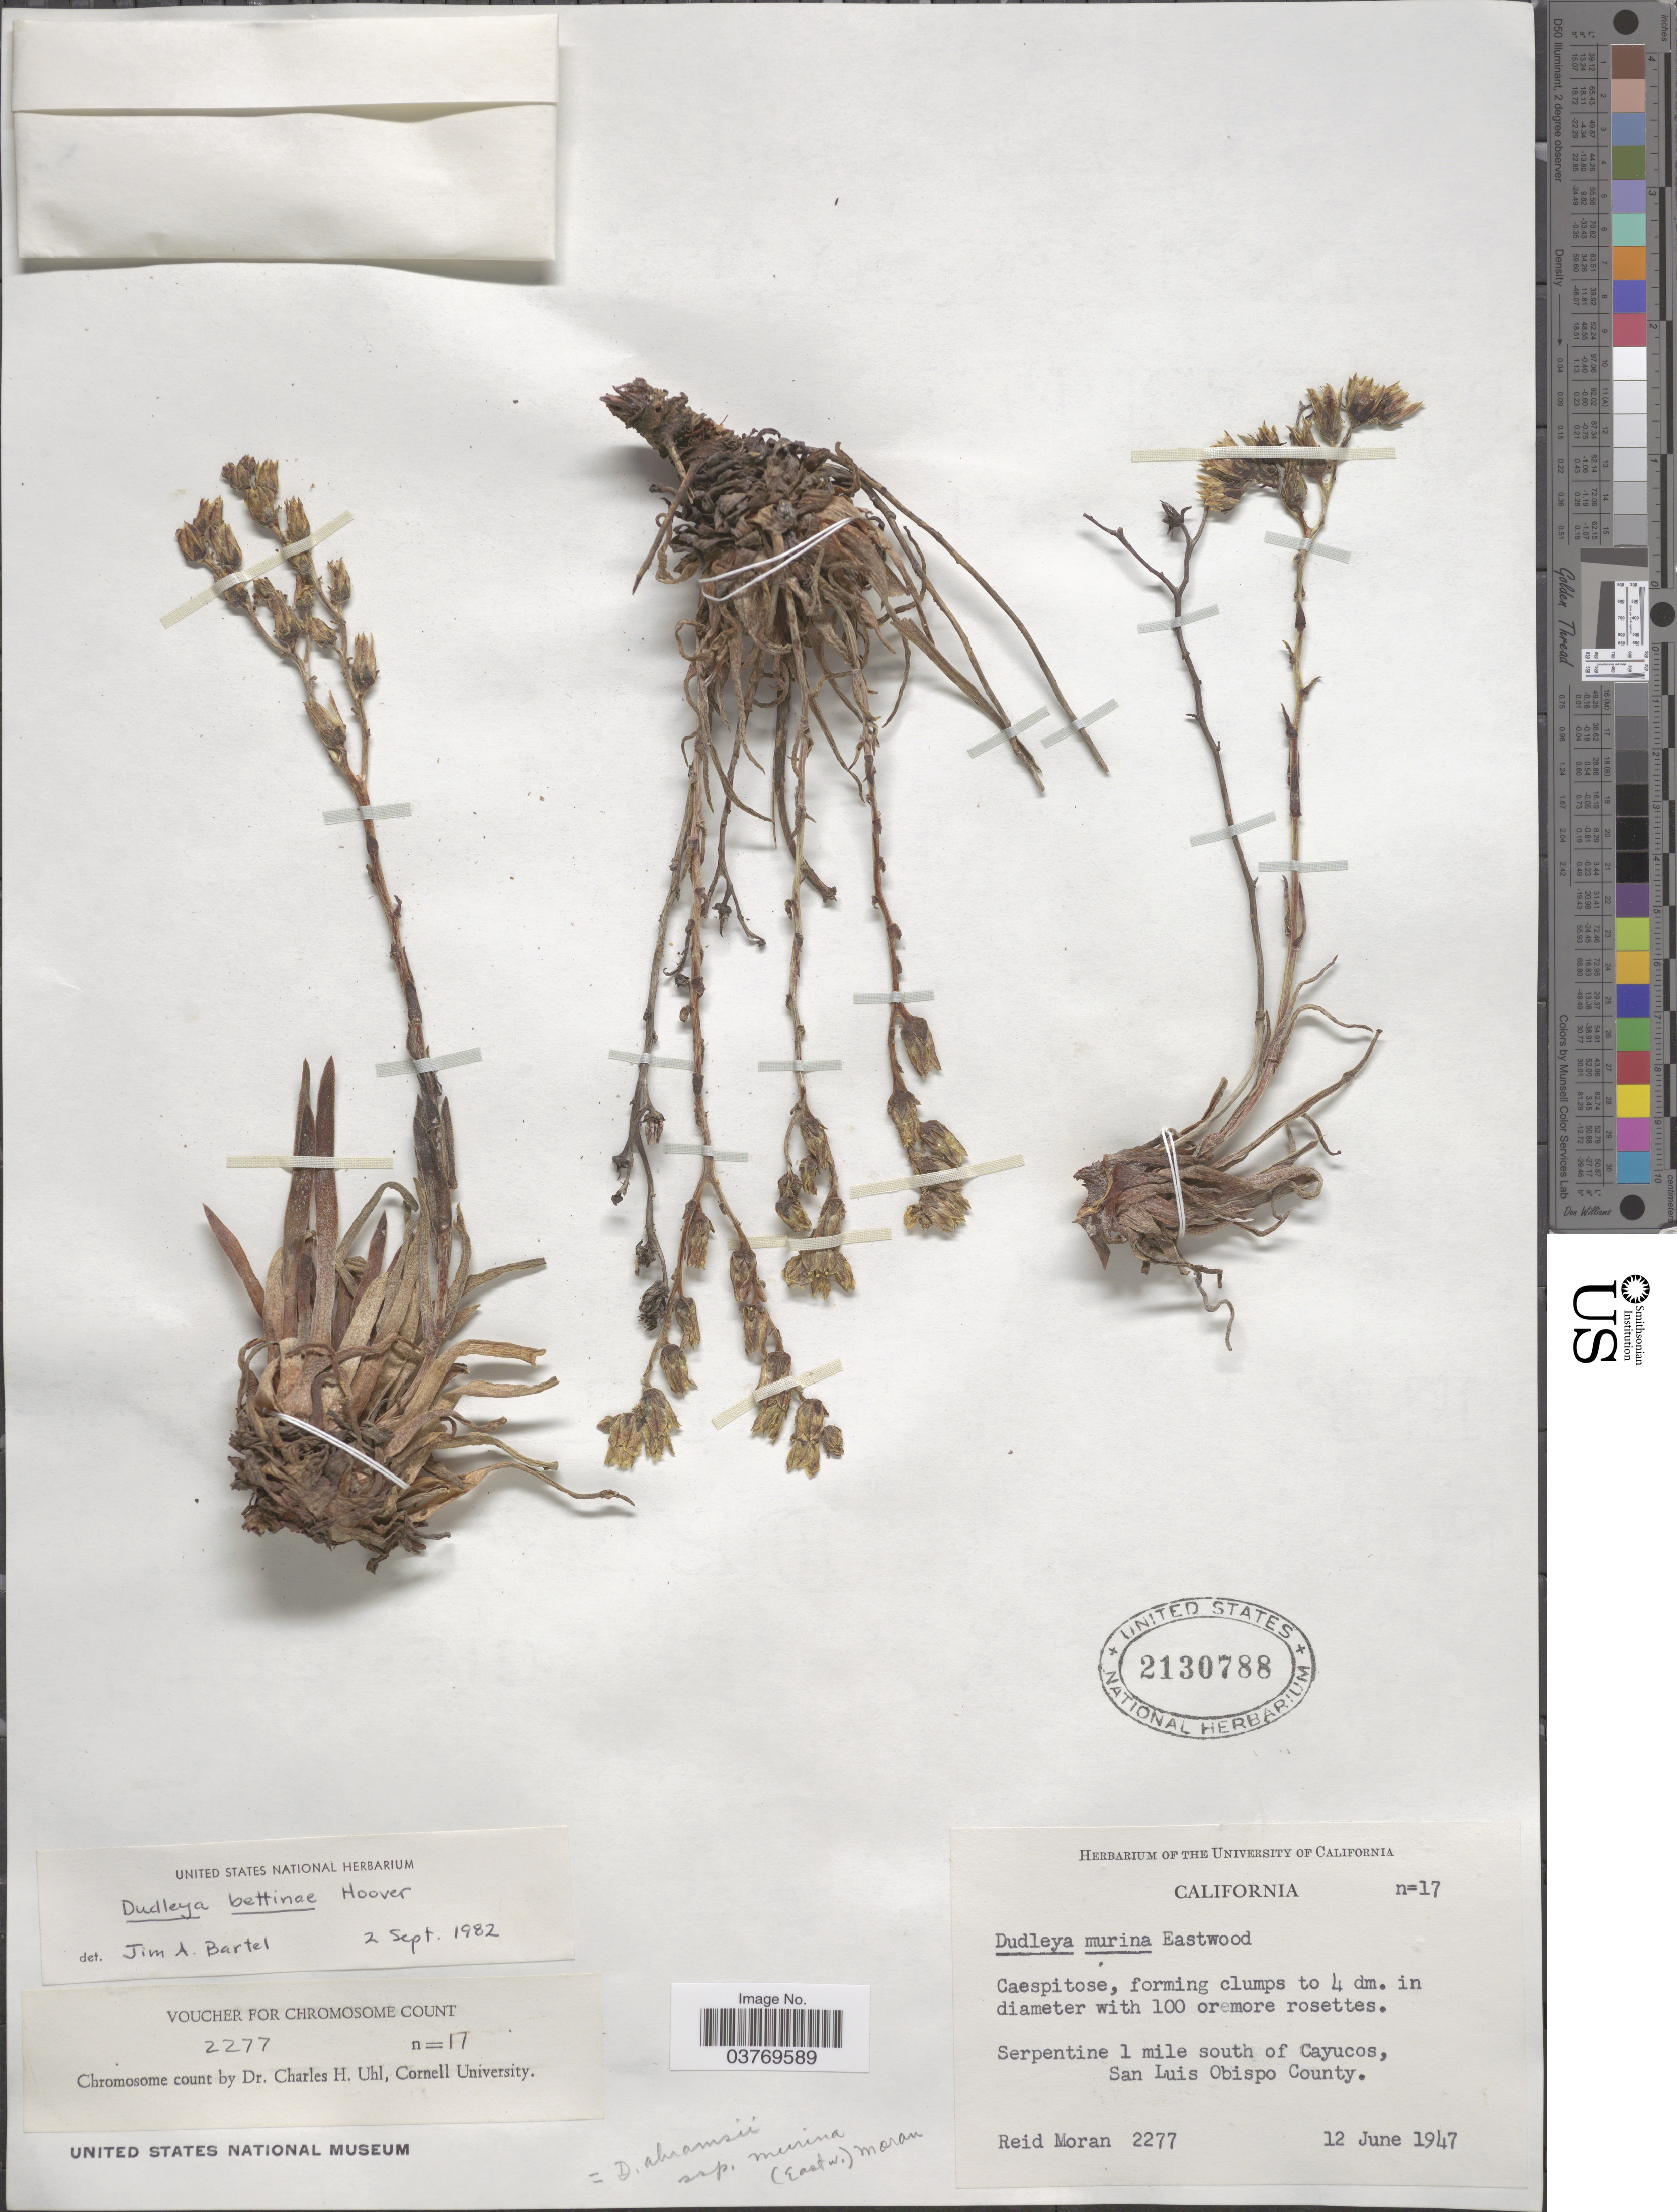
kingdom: Plantae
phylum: Tracheophyta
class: Magnoliopsida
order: Saxifragales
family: Crassulaceae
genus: Dudleya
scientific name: Dudleya bettinae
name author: Hoover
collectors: R. Moran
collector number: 2277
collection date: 1947-06-12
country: United States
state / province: California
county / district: San Luis Obispo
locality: Serpentine 1 mile south of Cayucos, San Luis Obispo County.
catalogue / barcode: US 2130788